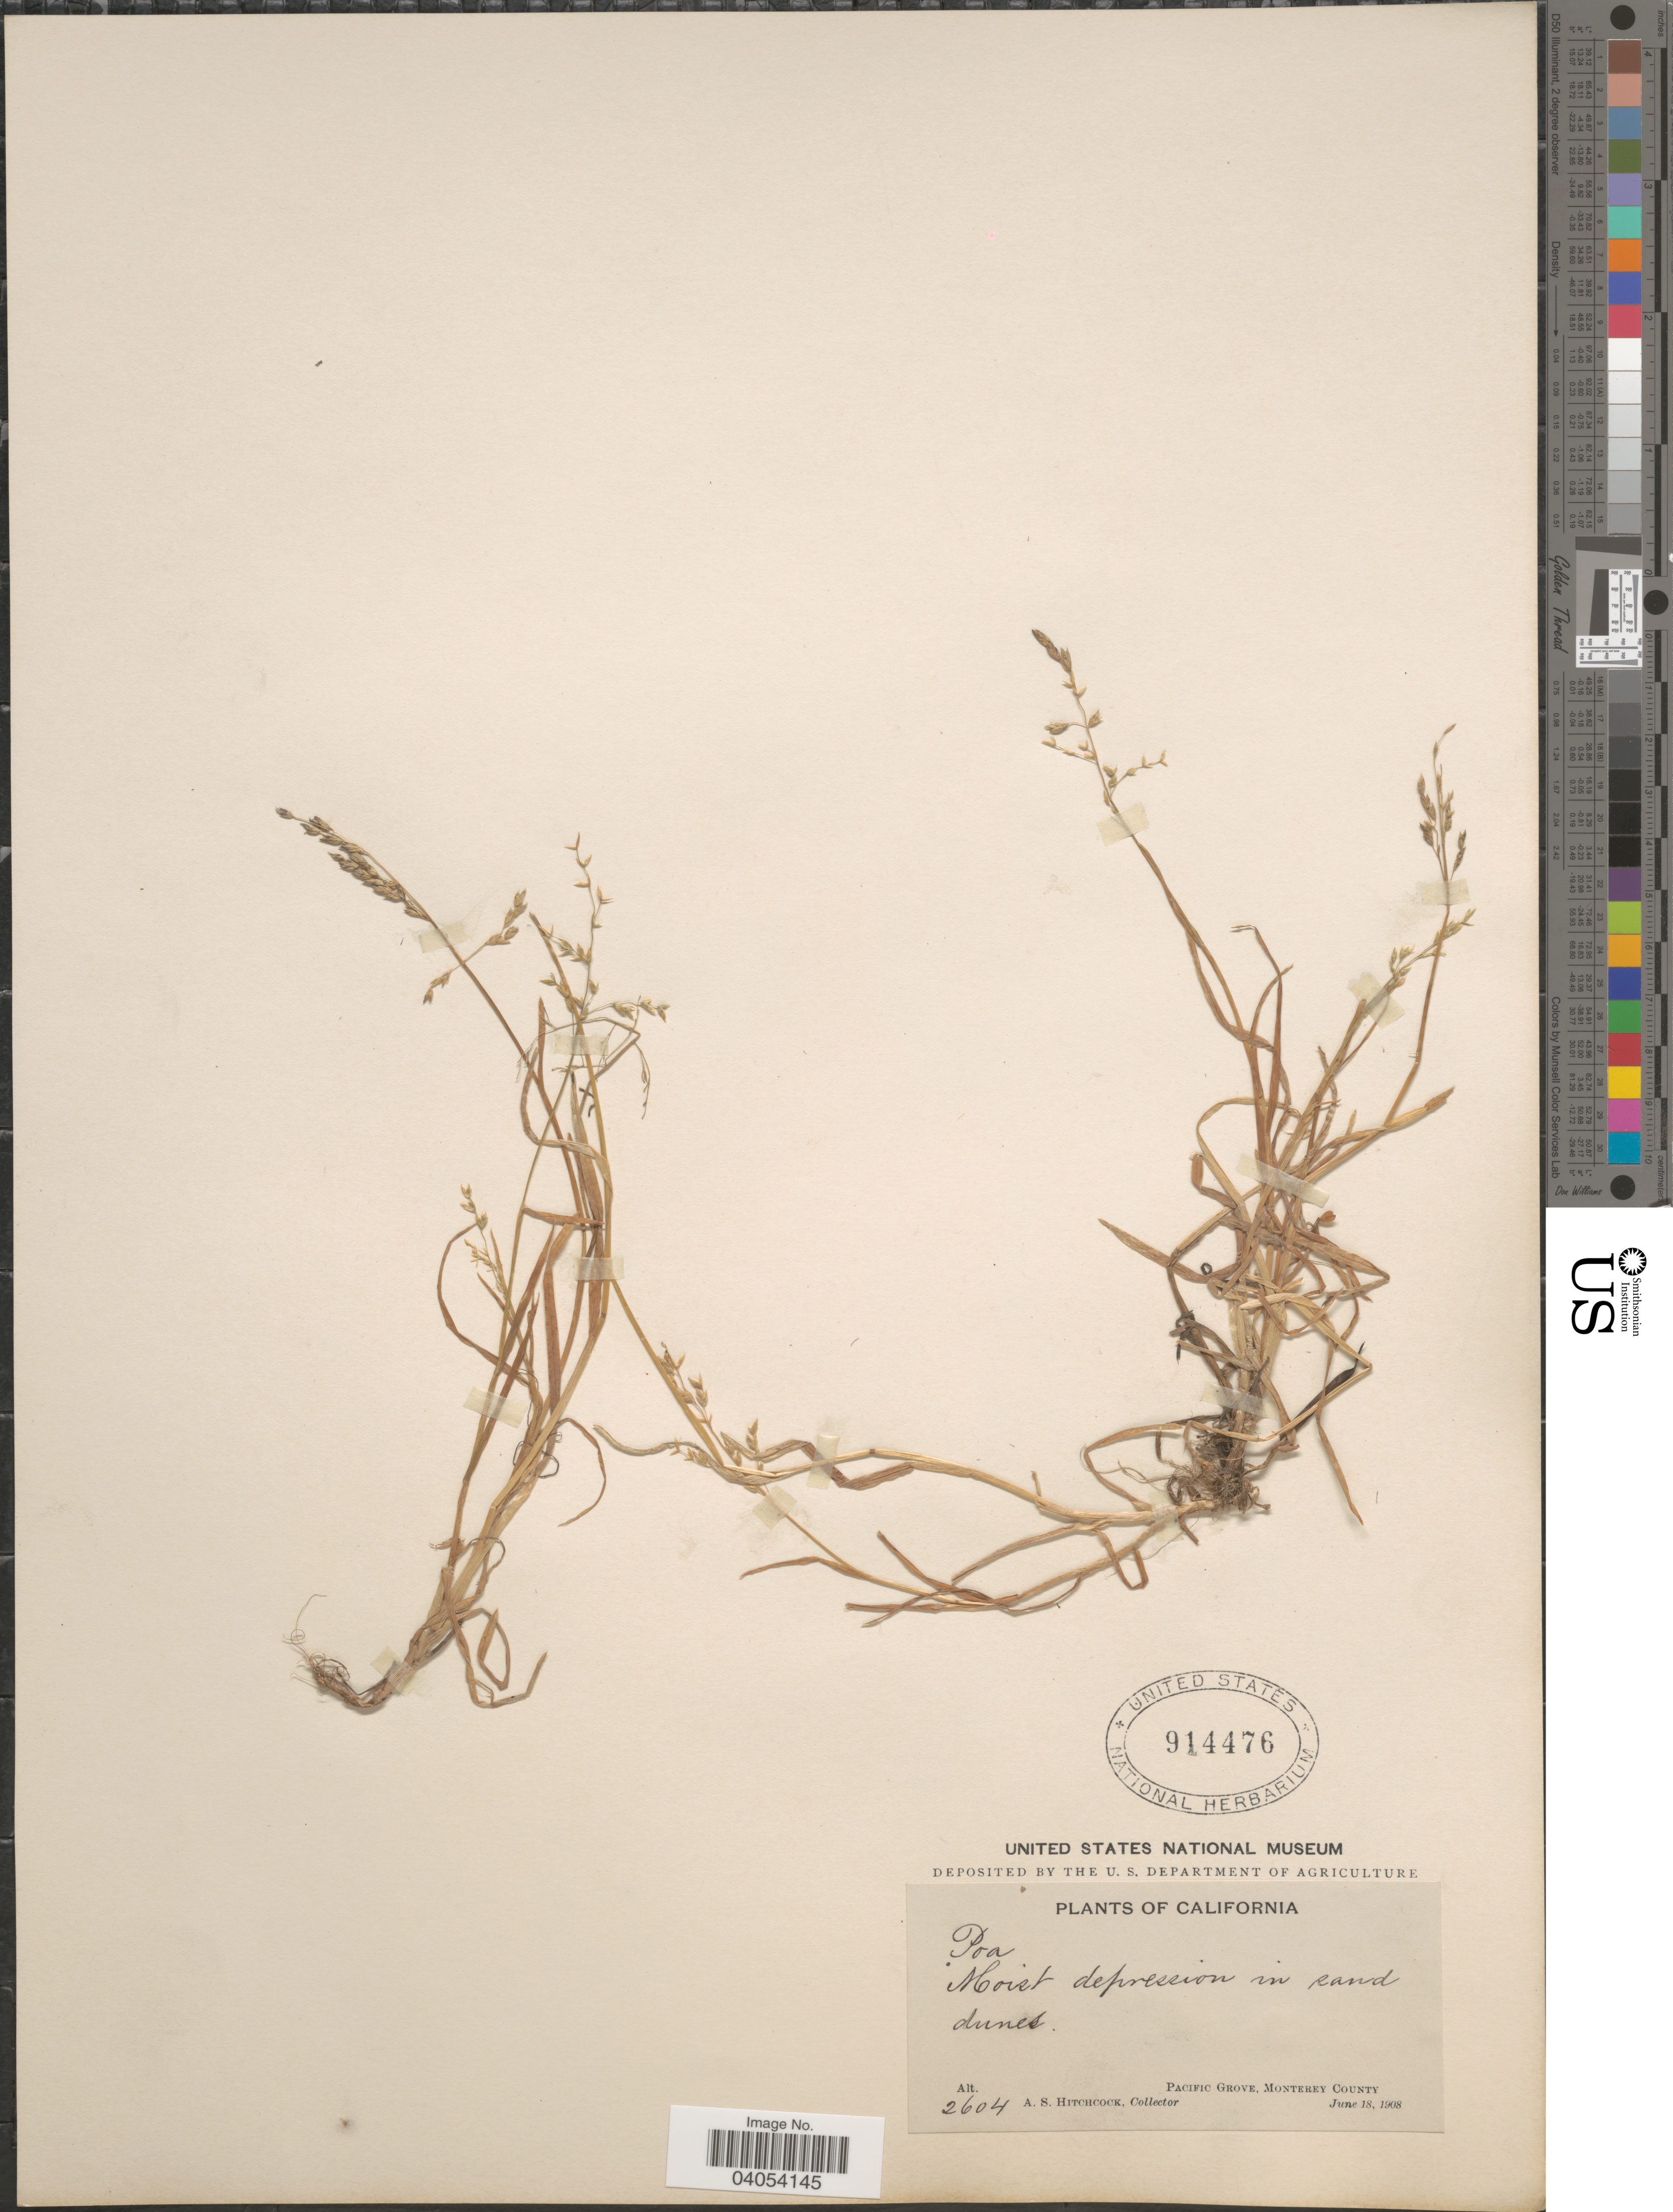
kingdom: Plantae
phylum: Tracheophyta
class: Liliopsida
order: Poales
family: Poaceae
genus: Poa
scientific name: Poa annua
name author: L.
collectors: A. S. Hitchcock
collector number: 2604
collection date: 1908-06-18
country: United States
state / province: California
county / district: Monterey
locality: Pacific Grove, Monterey County.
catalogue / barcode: US 914476